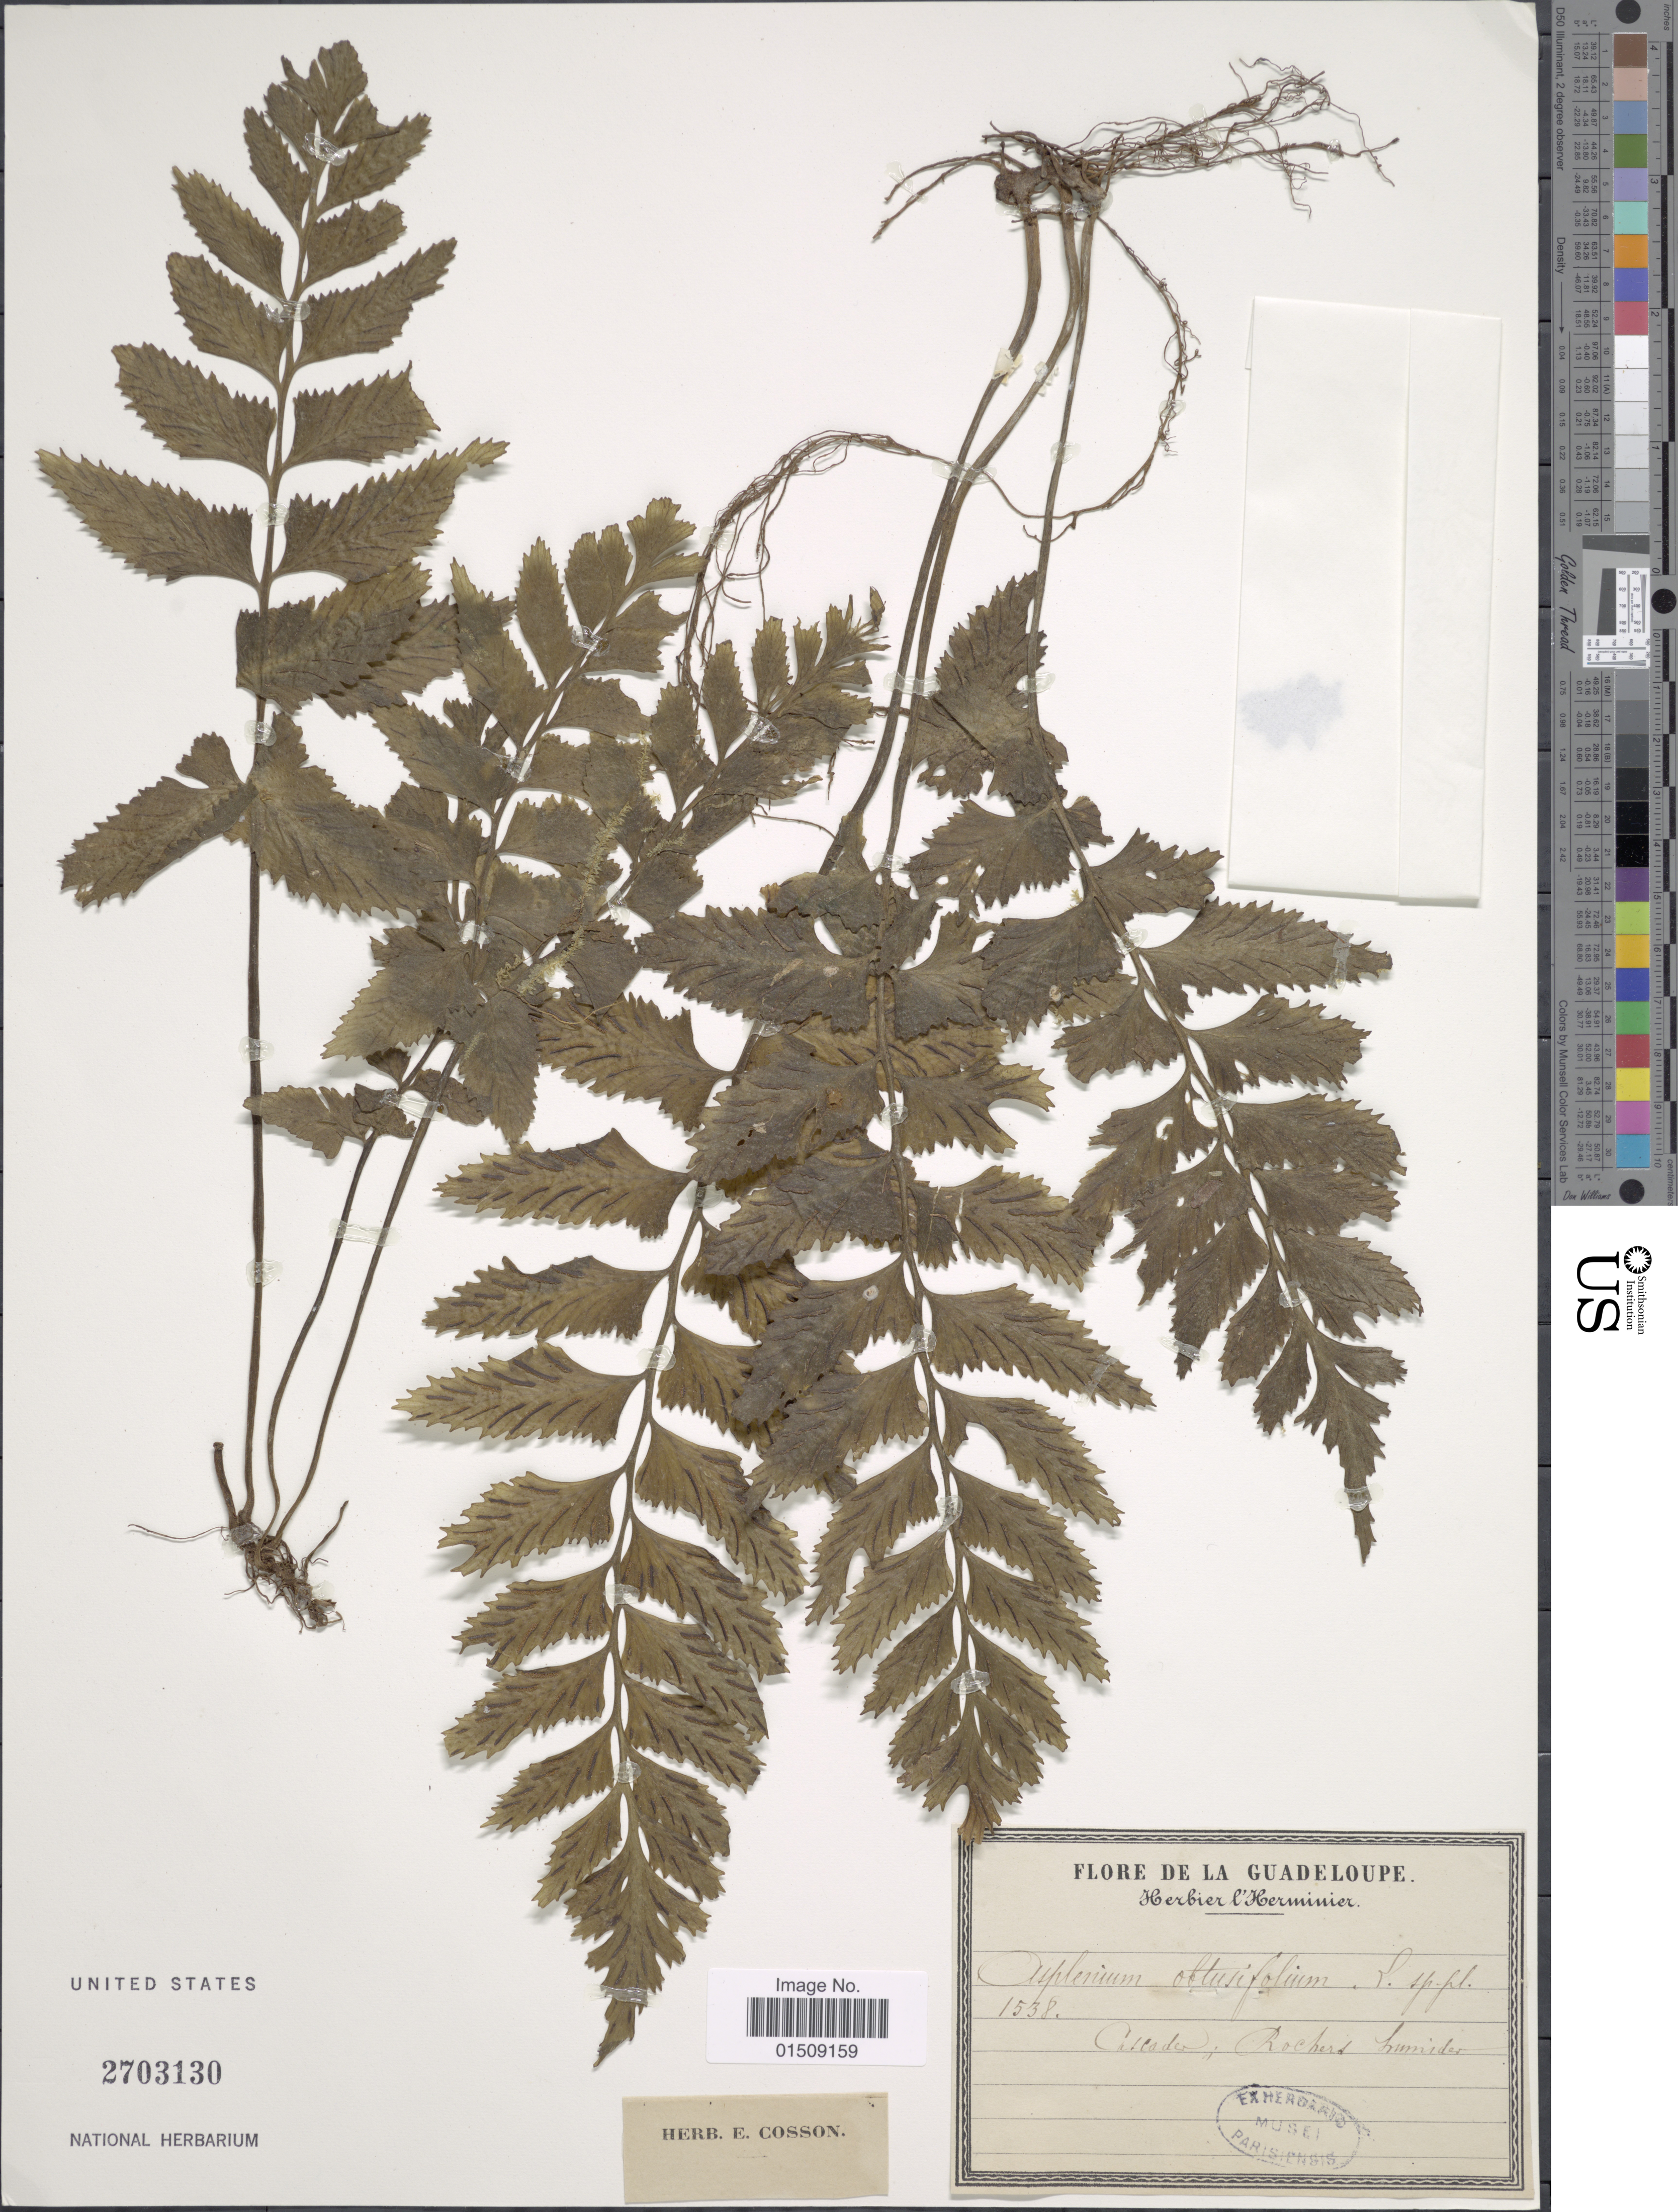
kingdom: Plantae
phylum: Tracheophyta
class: Polypodiopsida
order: Polypodiales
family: Aspleniaceae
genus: Asplenium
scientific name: Asplenium obtusifolium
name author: L.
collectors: ex herb. l'Herminier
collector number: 1538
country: Guadeloupe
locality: Chitcader [interpreted]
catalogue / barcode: US 2703130